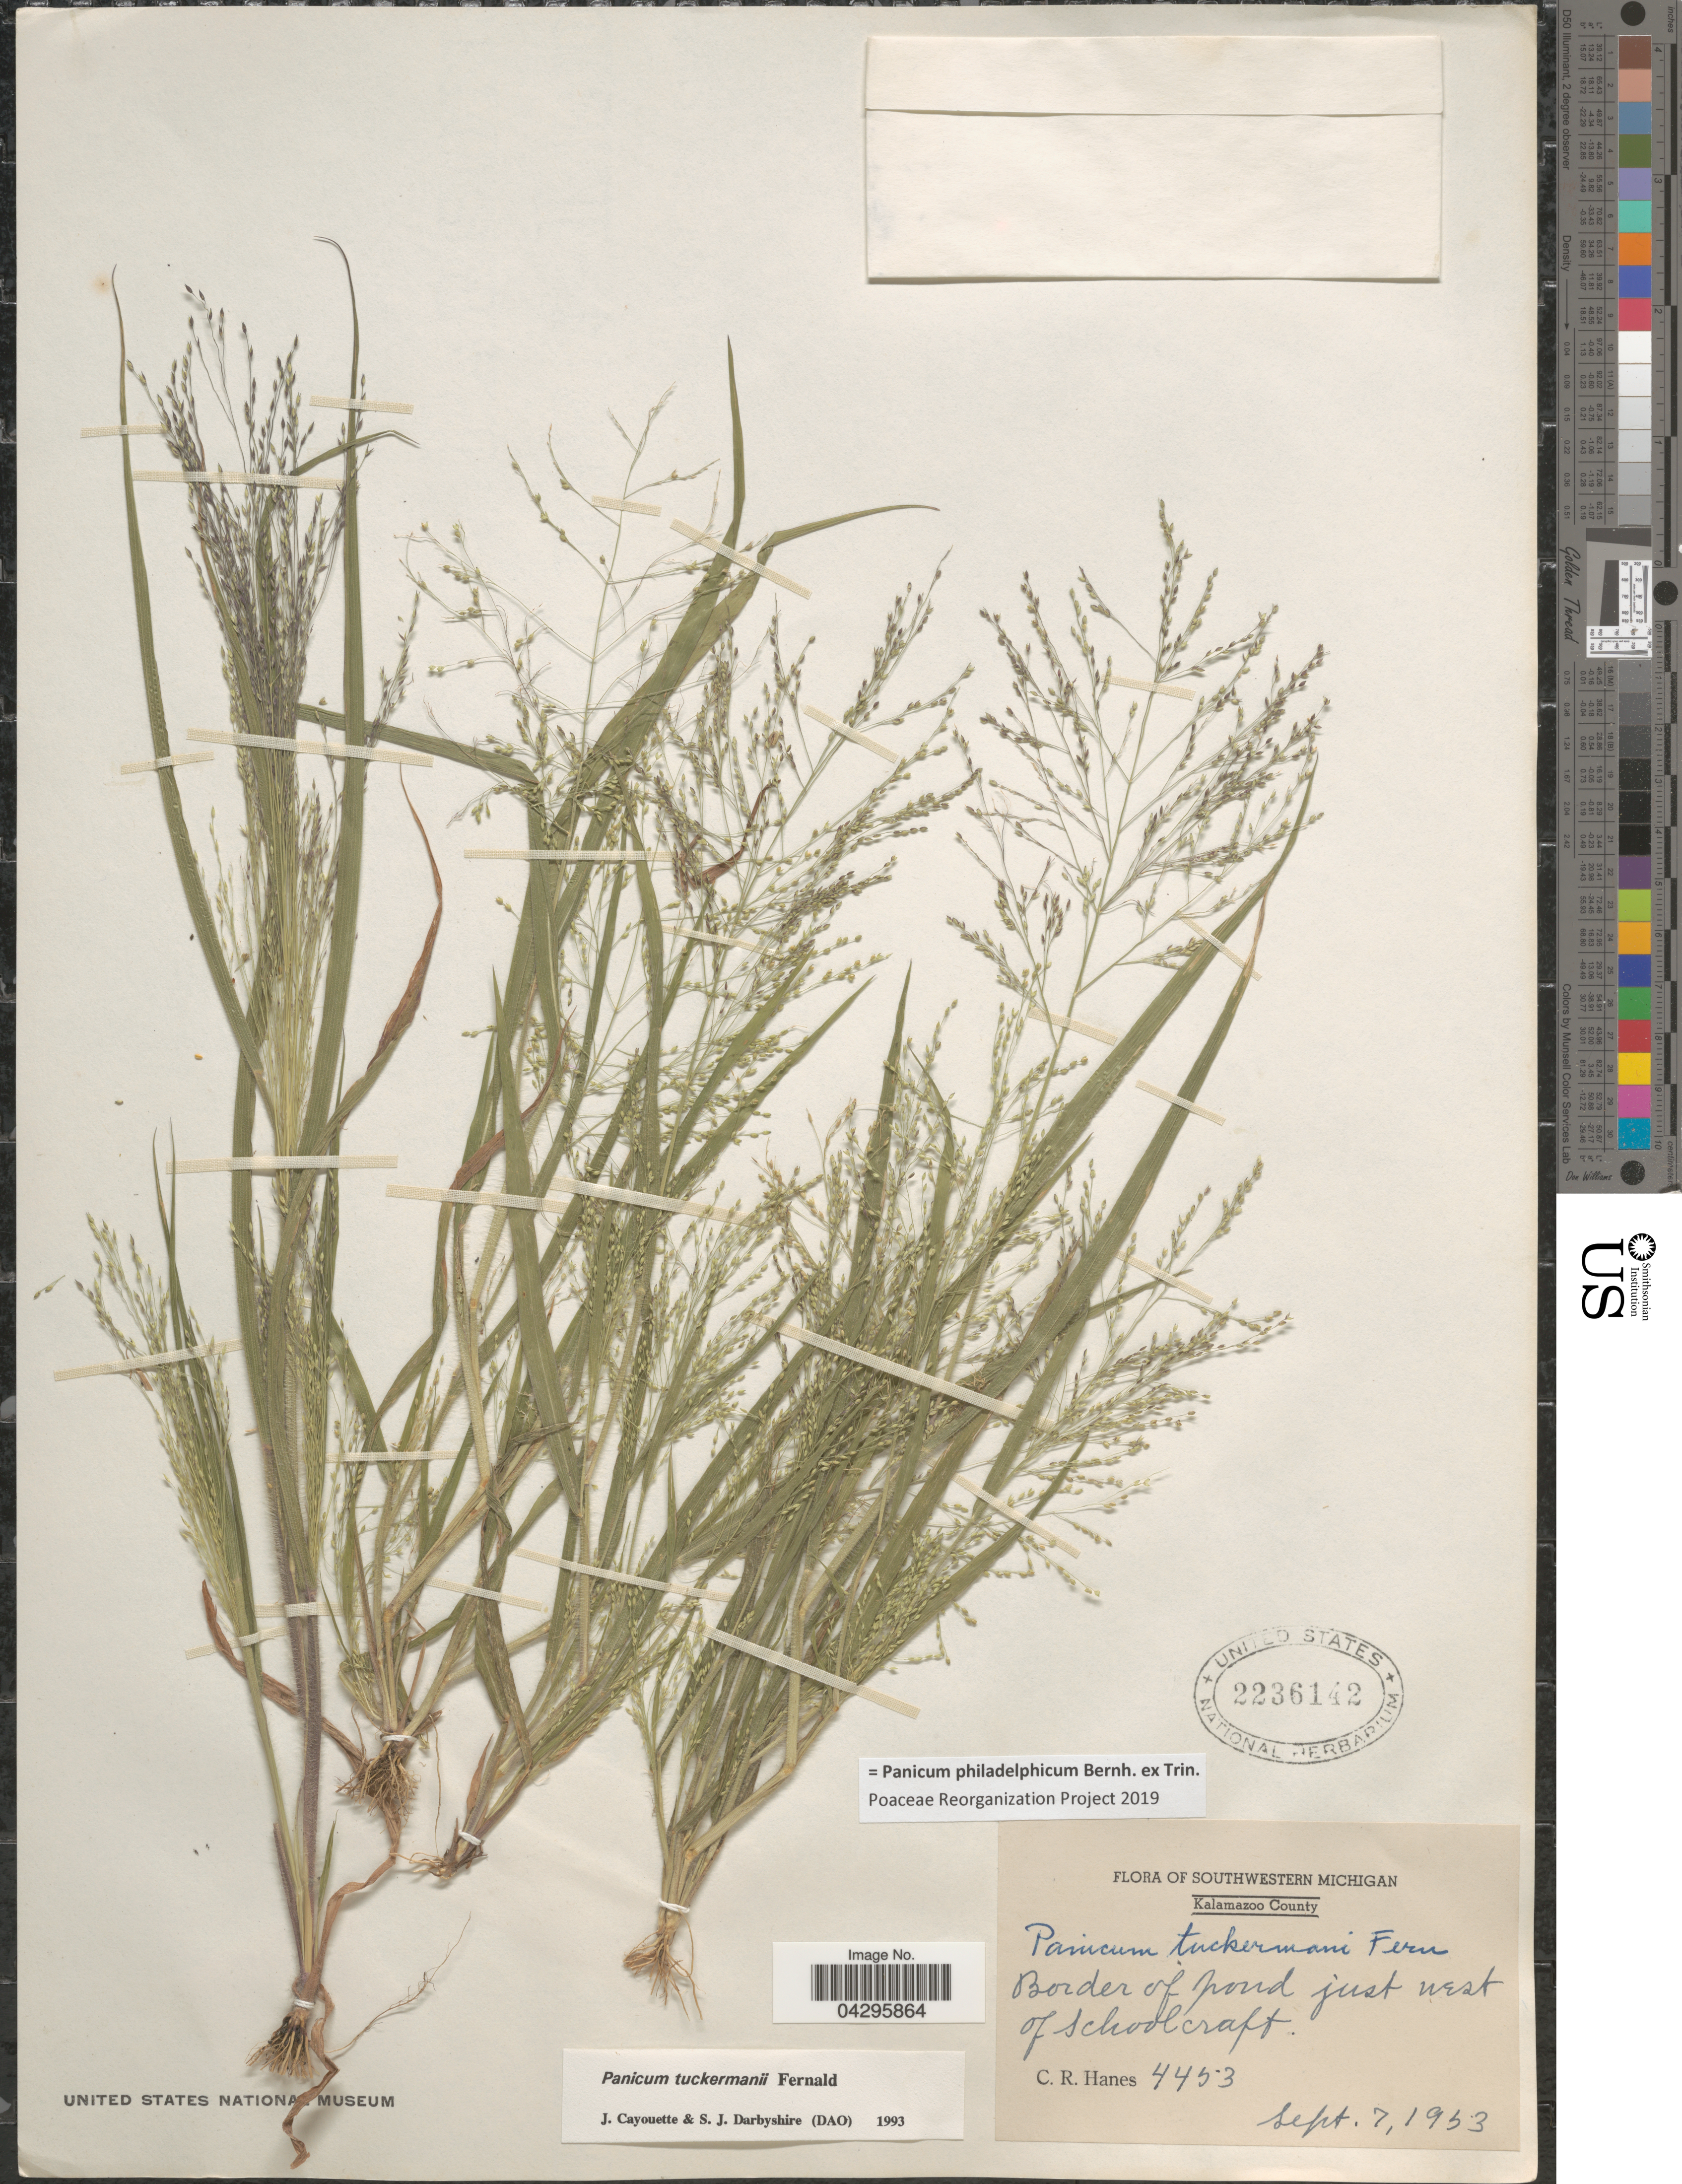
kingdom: Plantae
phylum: Tracheophyta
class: Liliopsida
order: Poales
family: Poaceae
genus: Panicum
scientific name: Panicum philadelphicum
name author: Bernh. ex Trin.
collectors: C. Hanes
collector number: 4453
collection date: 1953-09-07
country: United States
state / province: Michigan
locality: Southwestern Michigan. Kalamazoo County. Border of pond just west of Schoolcraft.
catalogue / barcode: US 2236142